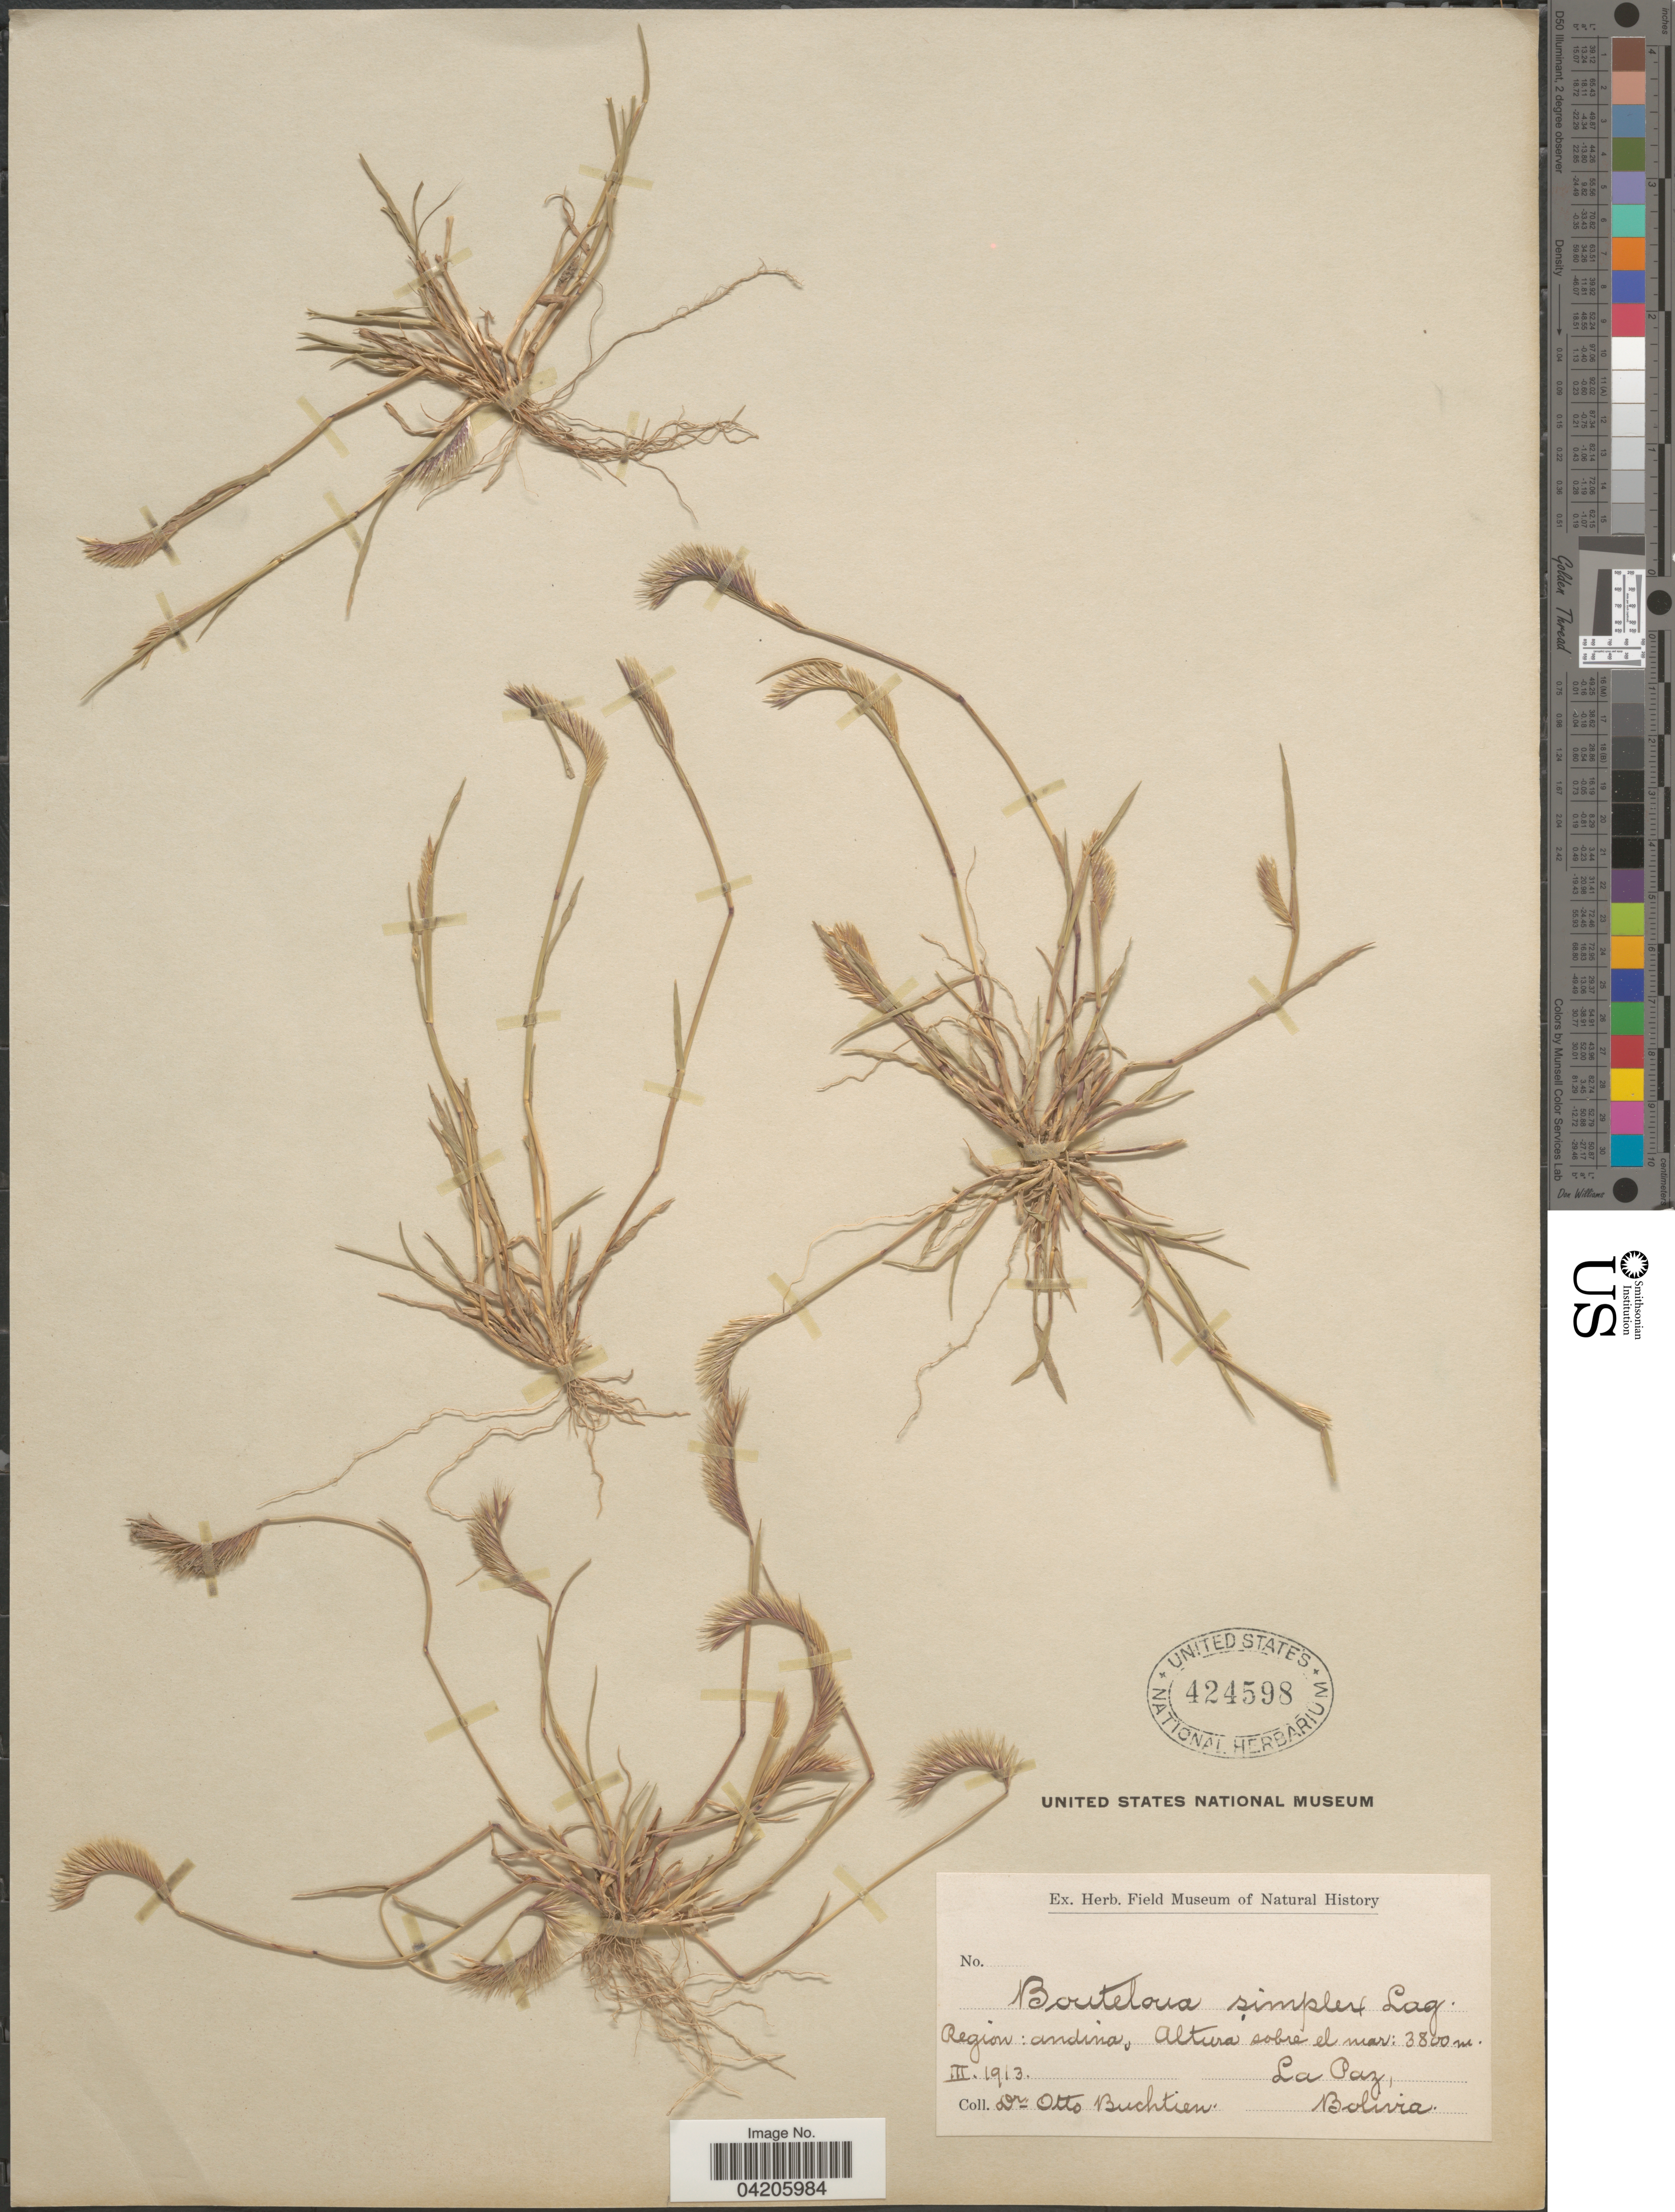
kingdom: Plantae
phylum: Tracheophyta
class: Liliopsida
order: Poales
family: Poaceae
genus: Bouteloua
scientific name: Bouteloua simplex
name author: Lag.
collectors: O. Buchtien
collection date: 1913-03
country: Bolivia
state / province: La Paz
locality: Region: andina.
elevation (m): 3800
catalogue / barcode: US 424598